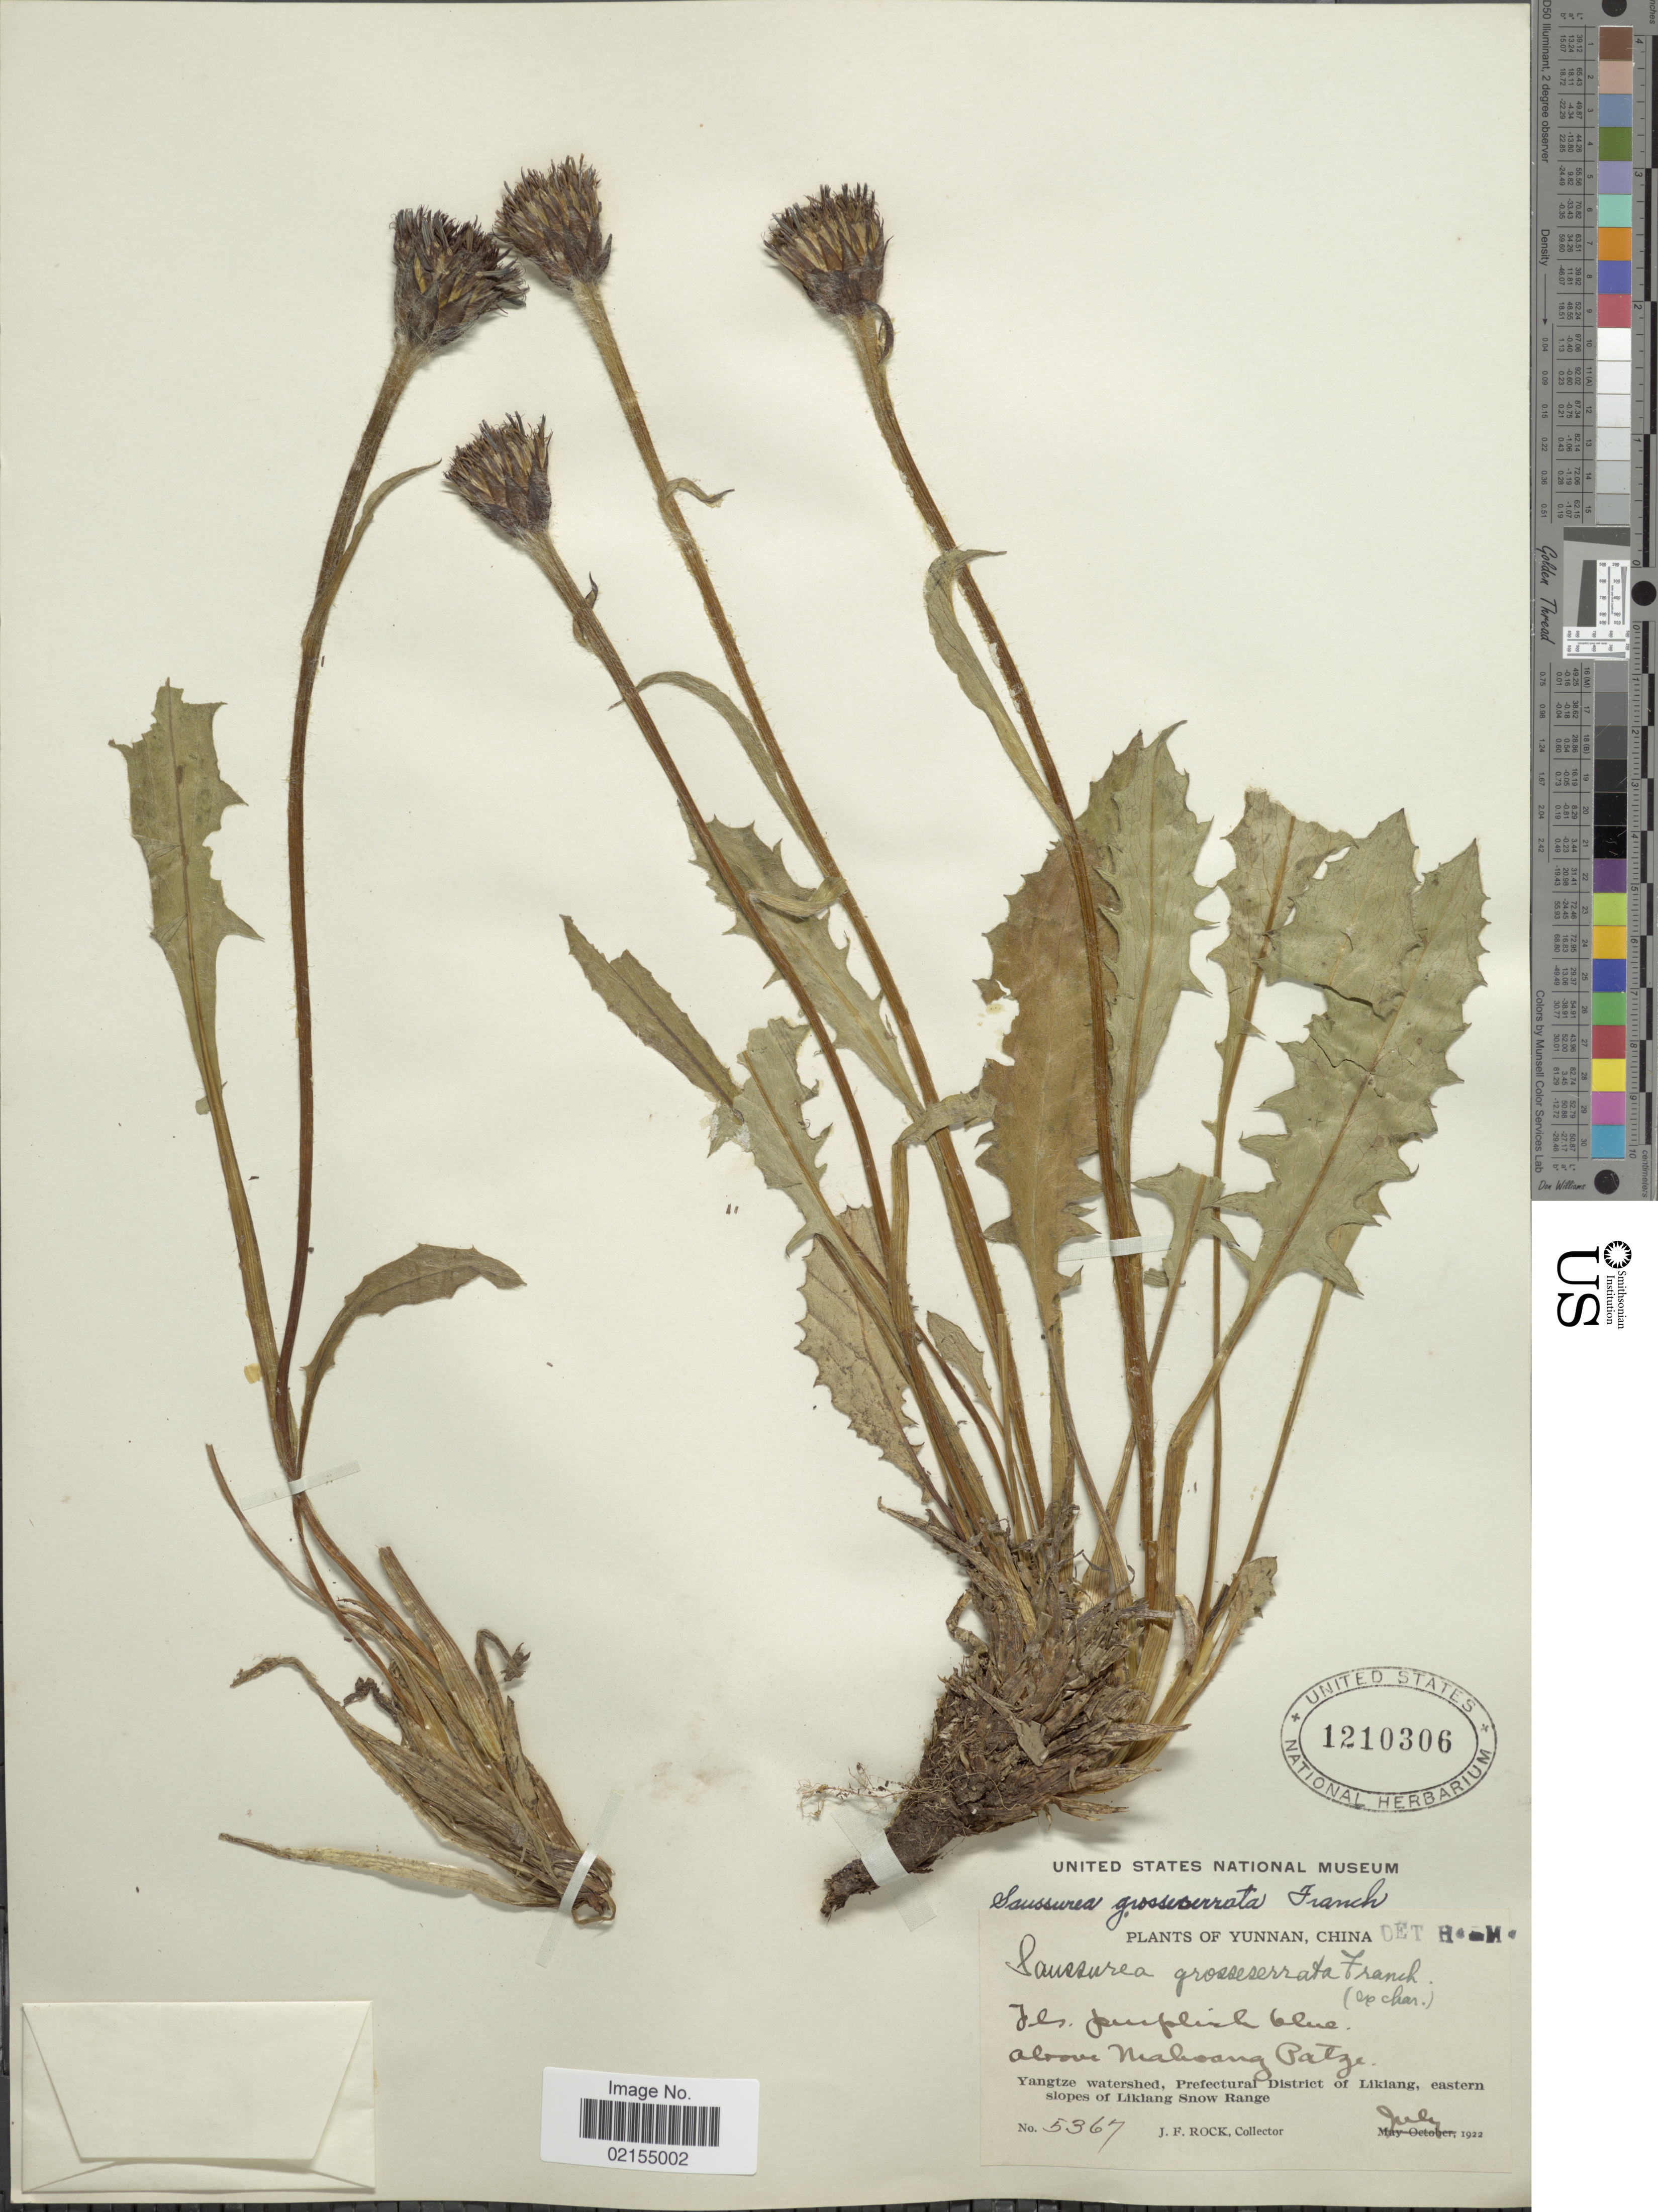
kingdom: Plantae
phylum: Tracheophyta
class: Magnoliopsida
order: Asterales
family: Asteraceae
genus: Saussurea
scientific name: Saussurea grosseserrata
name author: Franch.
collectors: J. Rock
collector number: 5367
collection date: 1922-07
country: China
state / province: Yunnan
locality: Yangtze watershed, Prefectural District of Likiang, eastern slopes of Likiang Snow Range, Above Mahoang Patze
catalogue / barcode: US 1210306